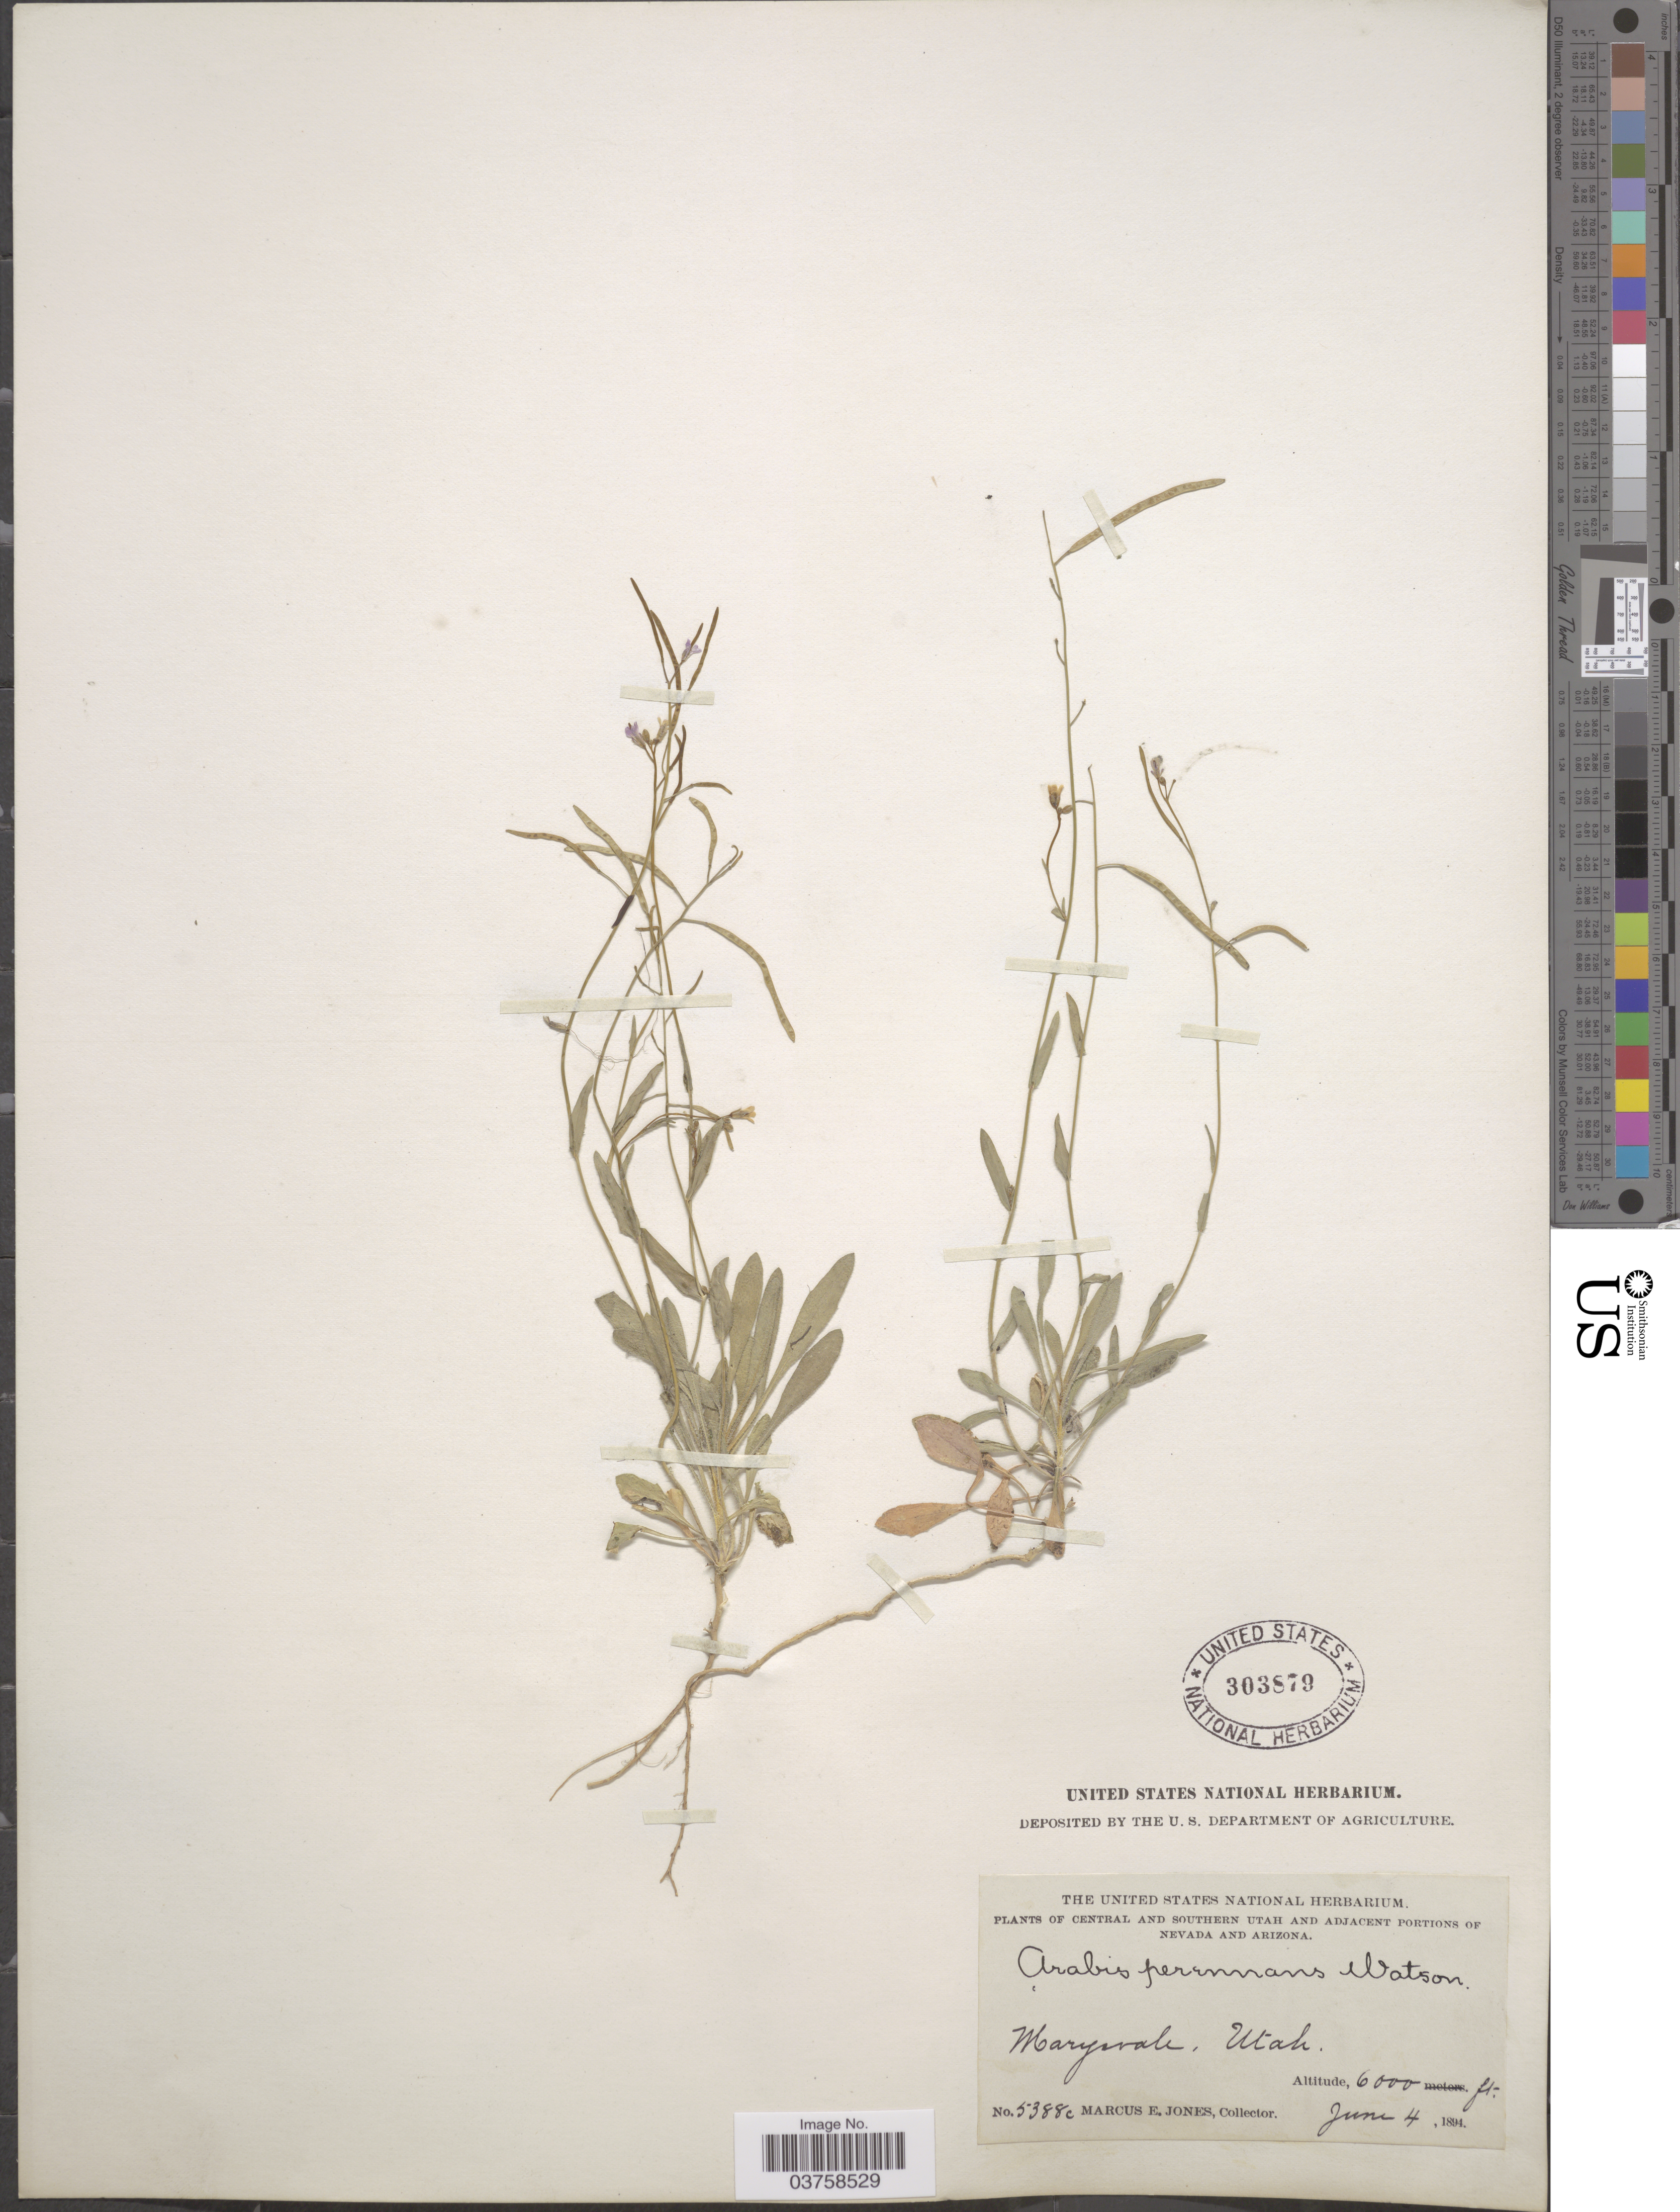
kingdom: Plantae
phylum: Tracheophyta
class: Magnoliopsida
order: Brassicales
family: Brassicaceae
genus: Arabis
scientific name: Arabis perennans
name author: S. Watson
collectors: M. E. Jones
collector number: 5388c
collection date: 1894-06-04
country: United States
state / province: Utah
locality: Central and Southern Utah. Marysvale.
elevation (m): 1829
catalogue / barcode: US 303879